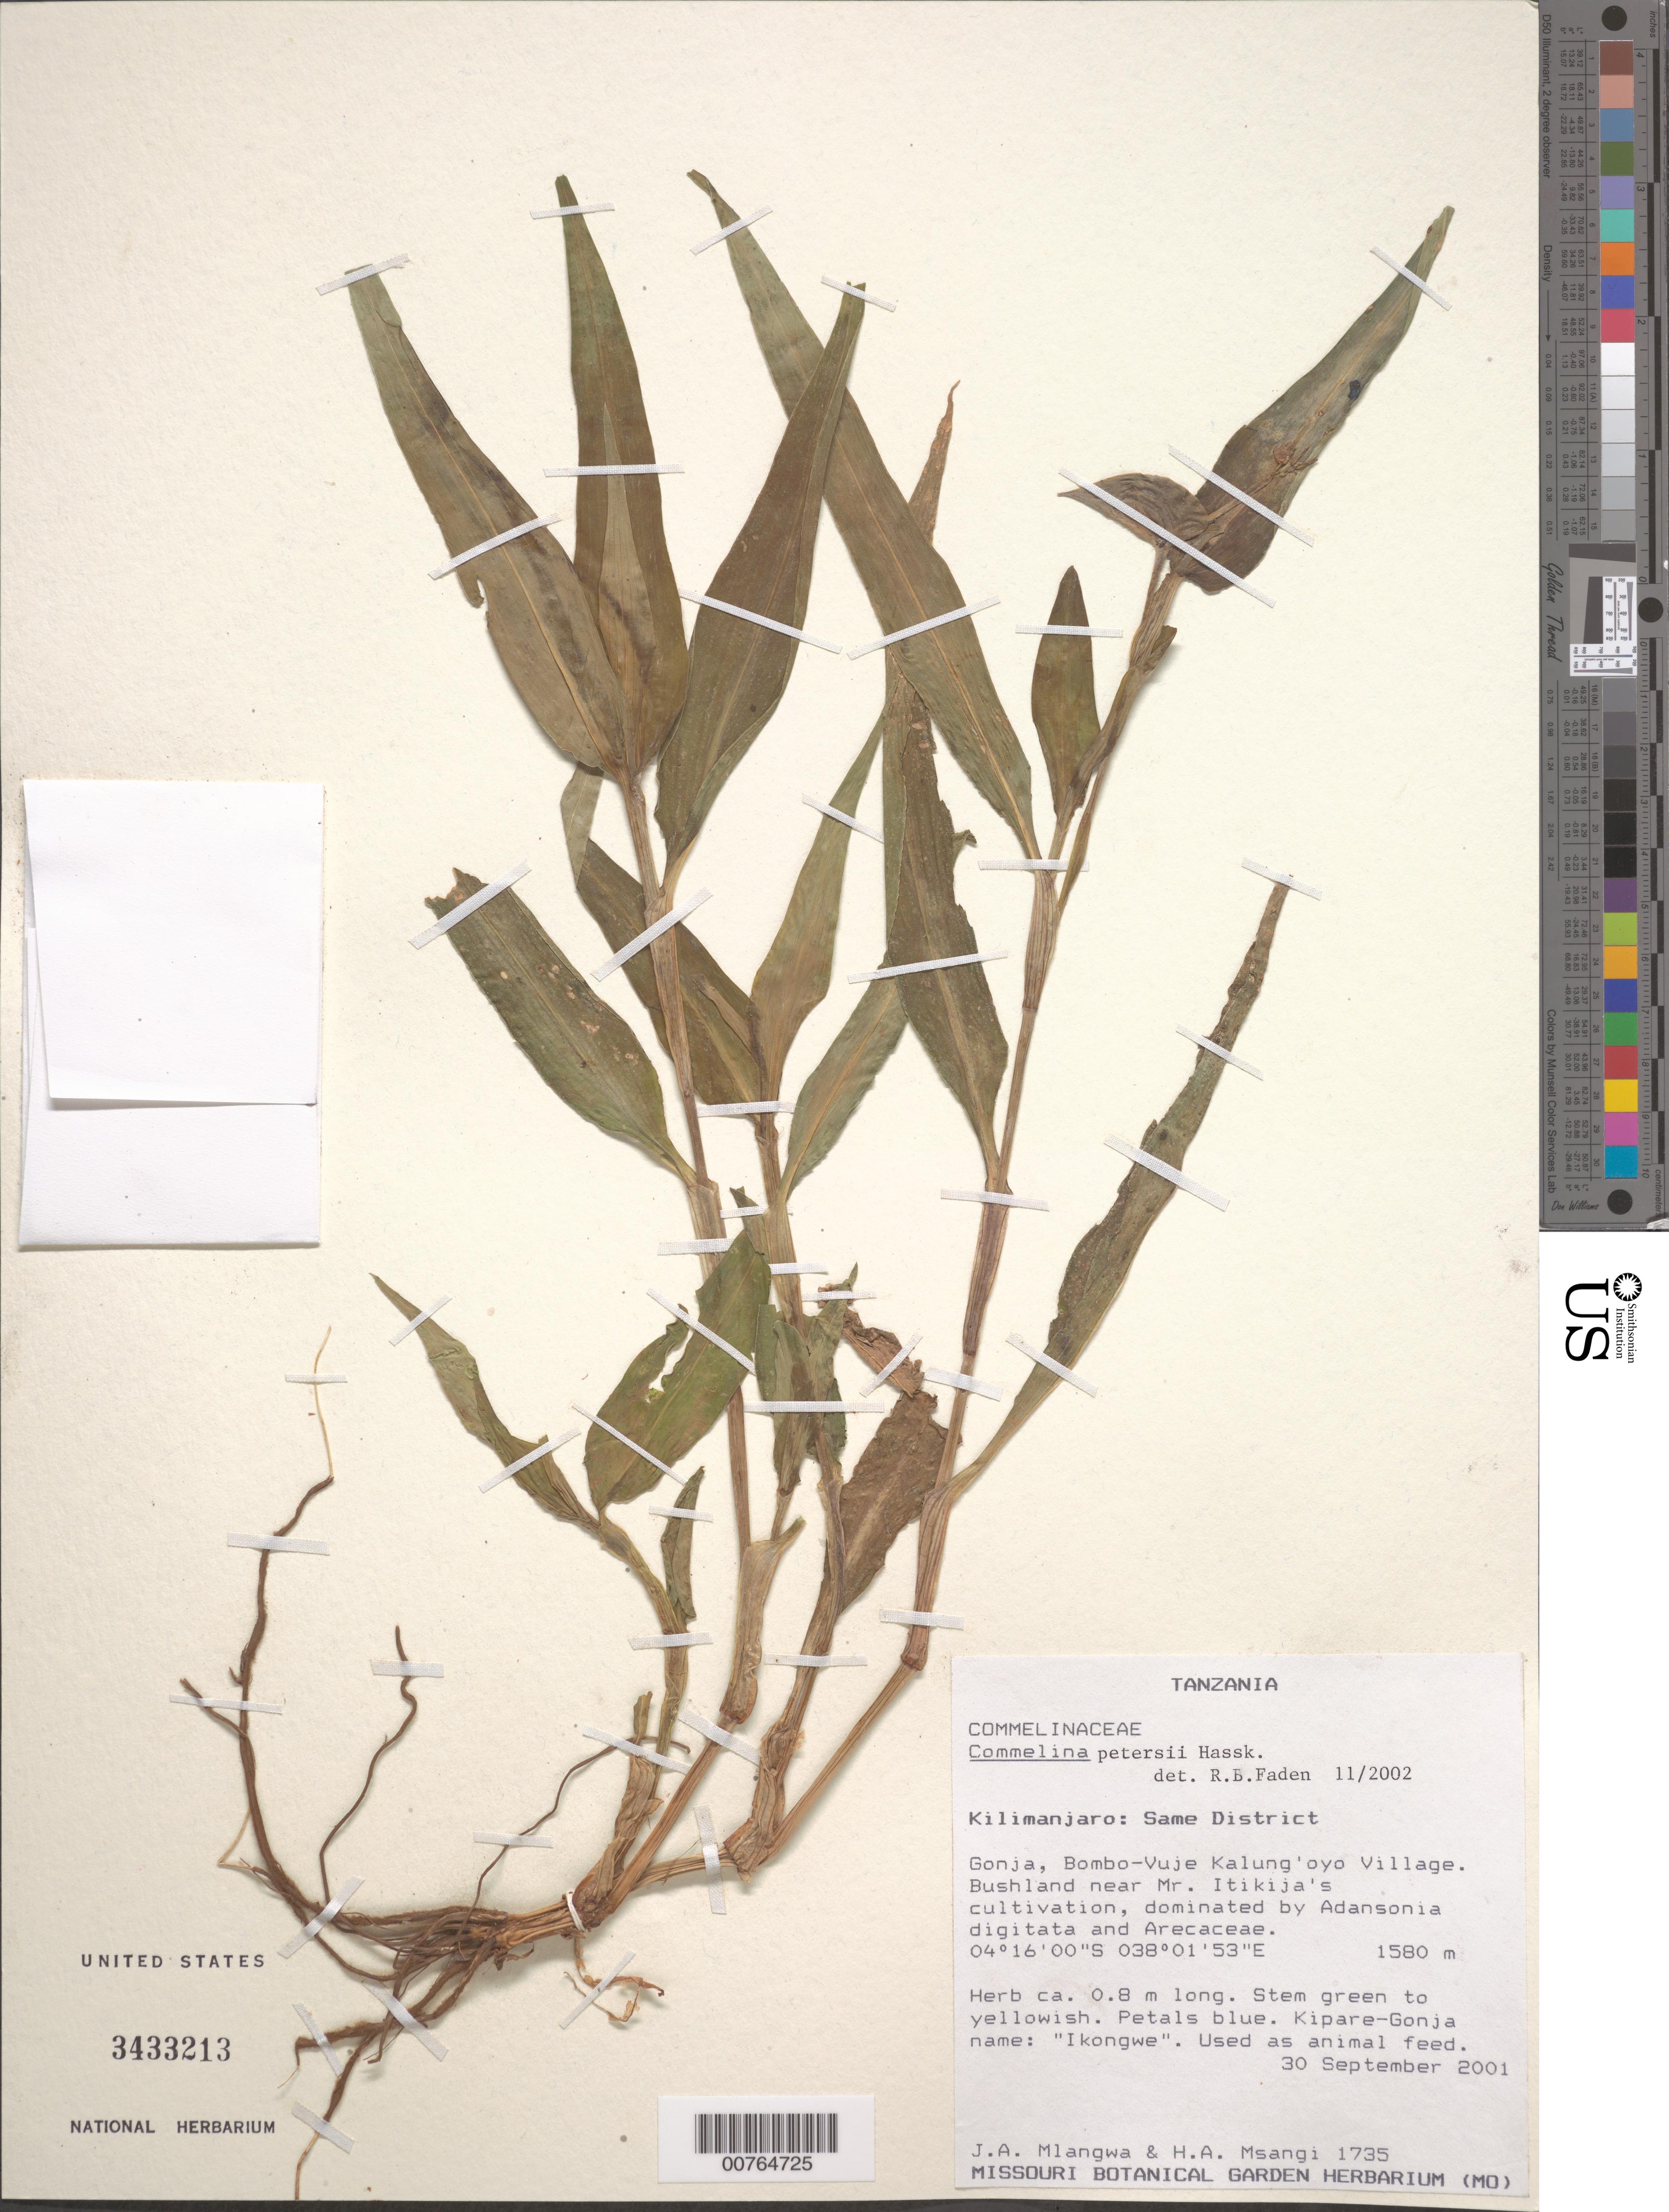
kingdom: Plantae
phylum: Tracheophyta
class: Liliopsida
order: Commelinales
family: Commelinaceae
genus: Commelina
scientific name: Commelina petersii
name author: Hassk.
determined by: Faden, Robert B., (US), Smithsonian Institution - National Museum of Natural History (UNITED STATES)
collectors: J. Mlangwa & H. Msangi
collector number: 1735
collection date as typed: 30 Sep 2001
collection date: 2001-09-30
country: Tanzania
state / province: Kilimanjaro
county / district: Kilimanjaro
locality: Gonja, Bomba-Vuje Kalung'oyo Village.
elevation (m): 1580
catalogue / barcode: US 3433213